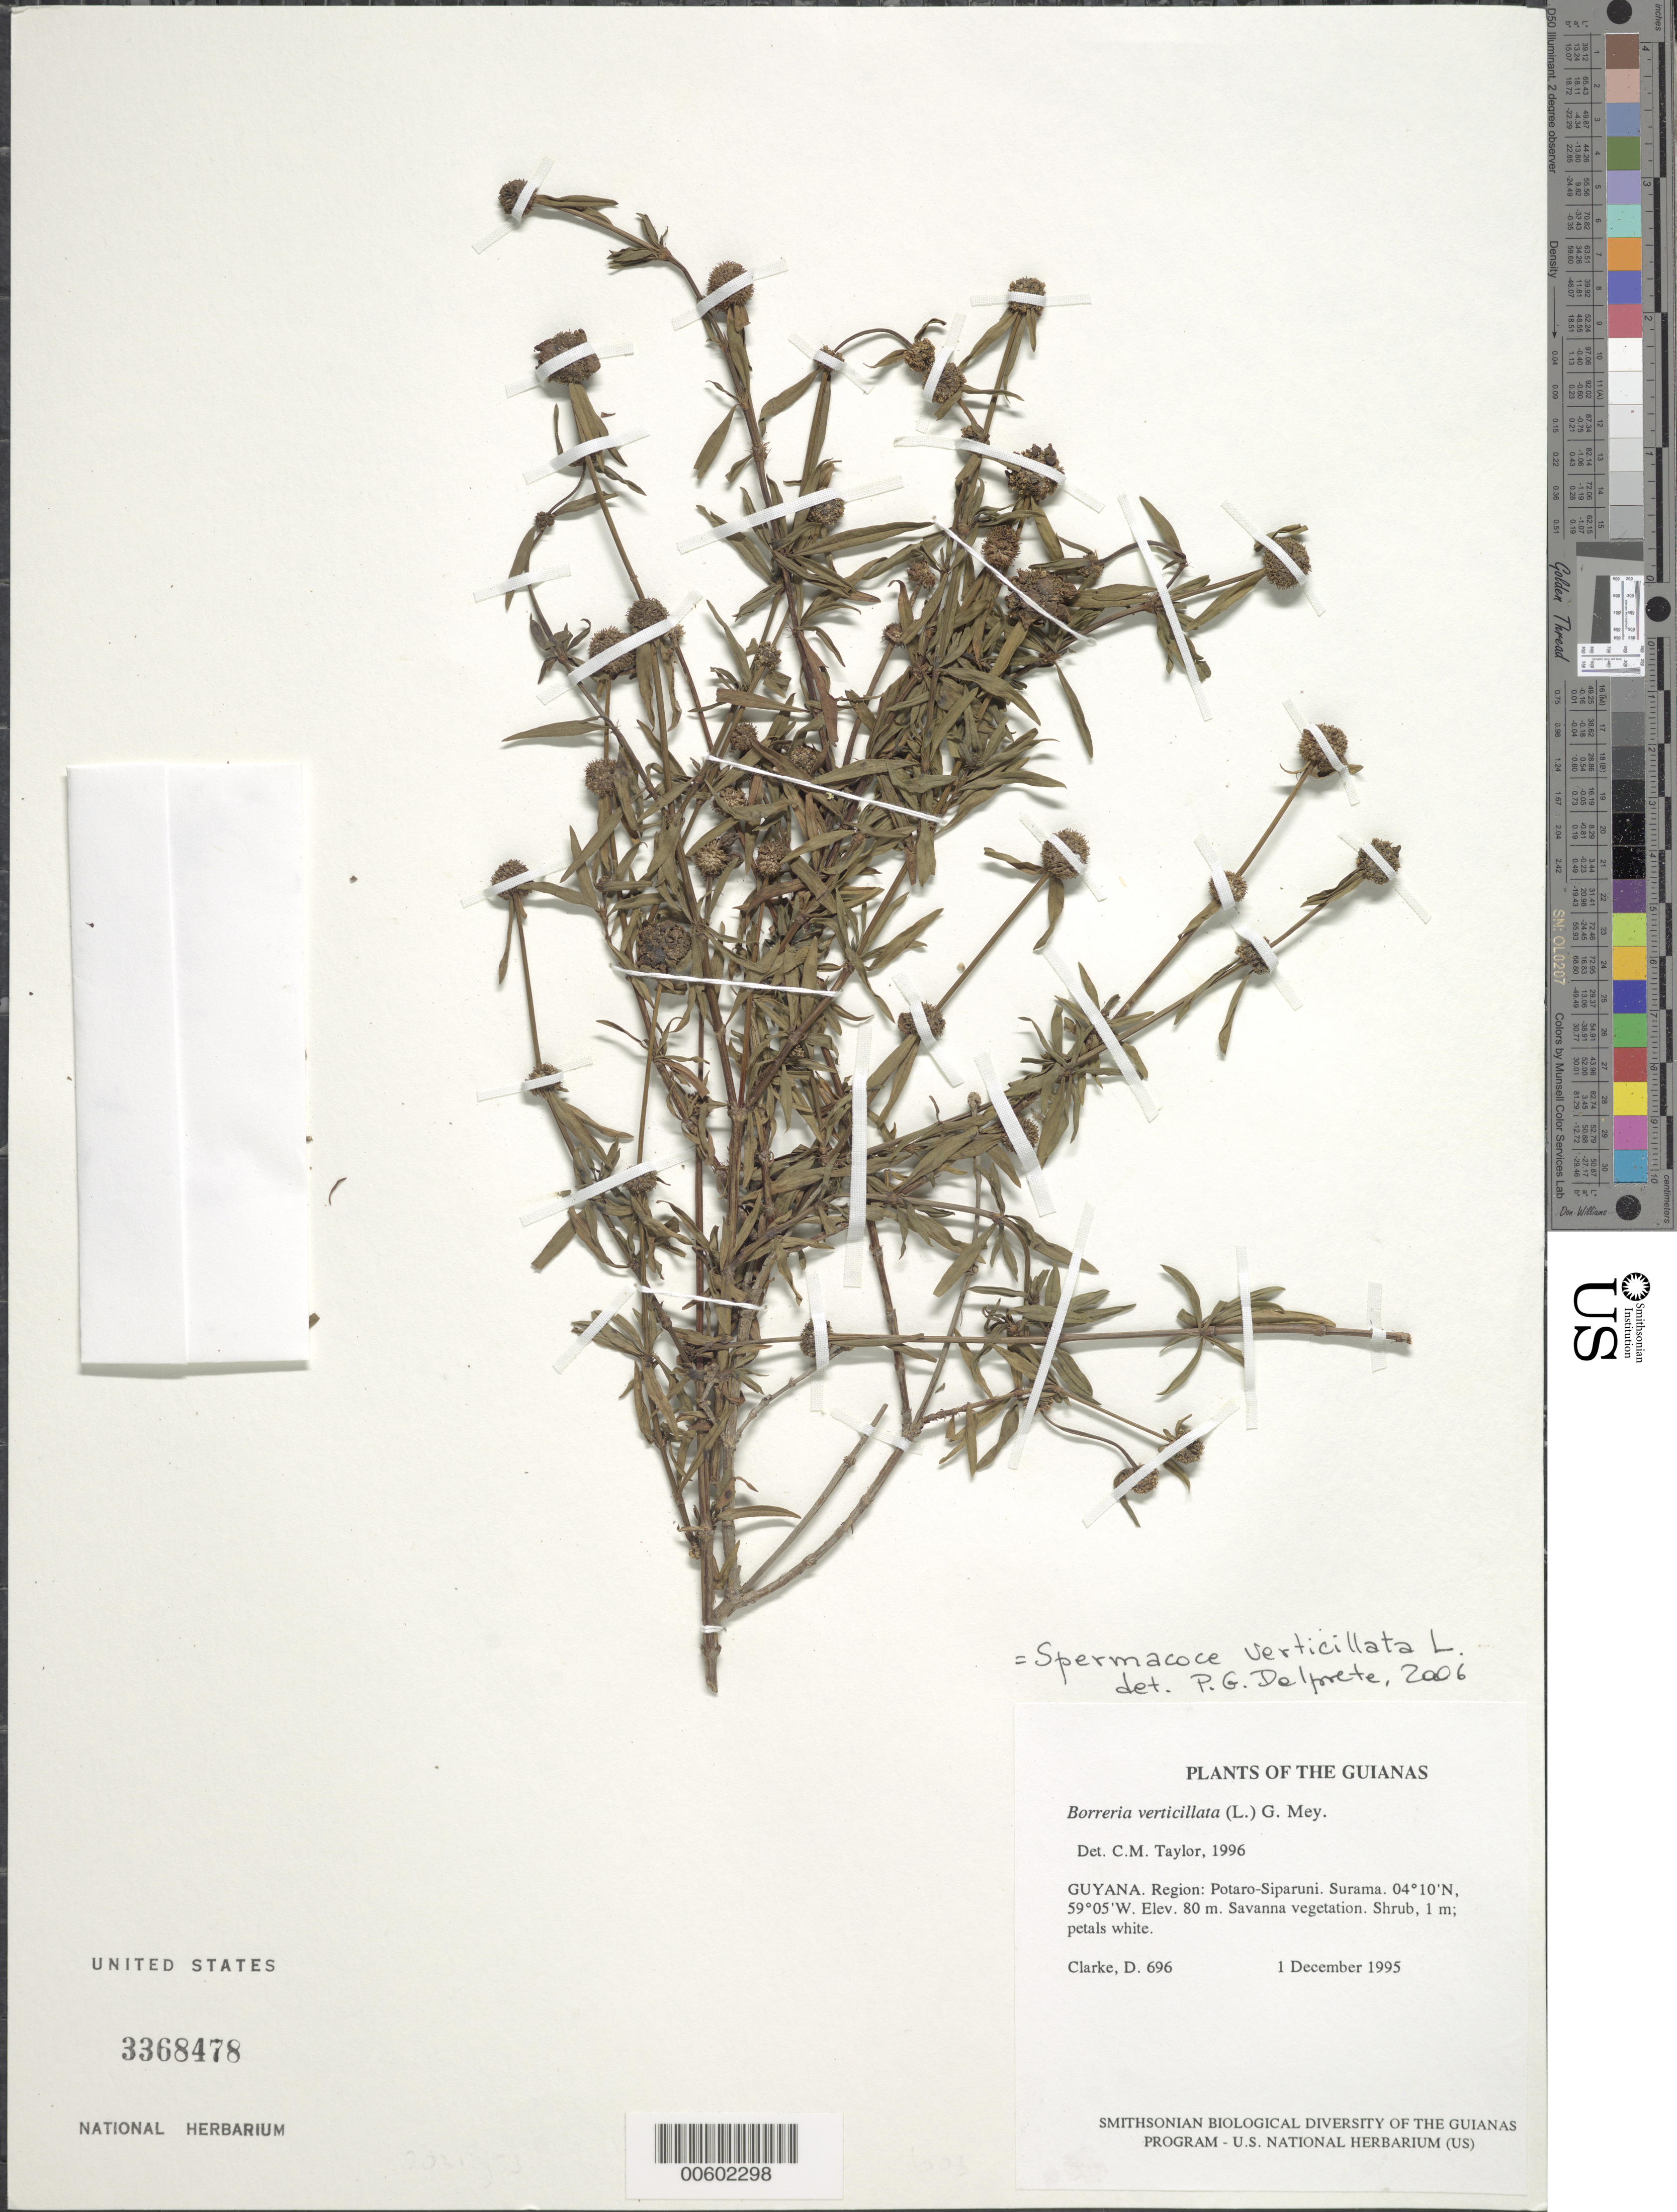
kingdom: Plantae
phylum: Tracheophyta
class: Magnoliopsida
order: Gentianales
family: Rubiaceae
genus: Spermacoce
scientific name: Spermacoce verticillata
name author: L.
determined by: Delprete, P. G., Herb. de Guyane Cay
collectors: H. D. Clarke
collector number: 696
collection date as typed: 1 December 1995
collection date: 1995-12-01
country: Guyana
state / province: Potaro-Siparuni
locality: Surama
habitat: Savanna vegetation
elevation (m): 80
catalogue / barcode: US 3368478